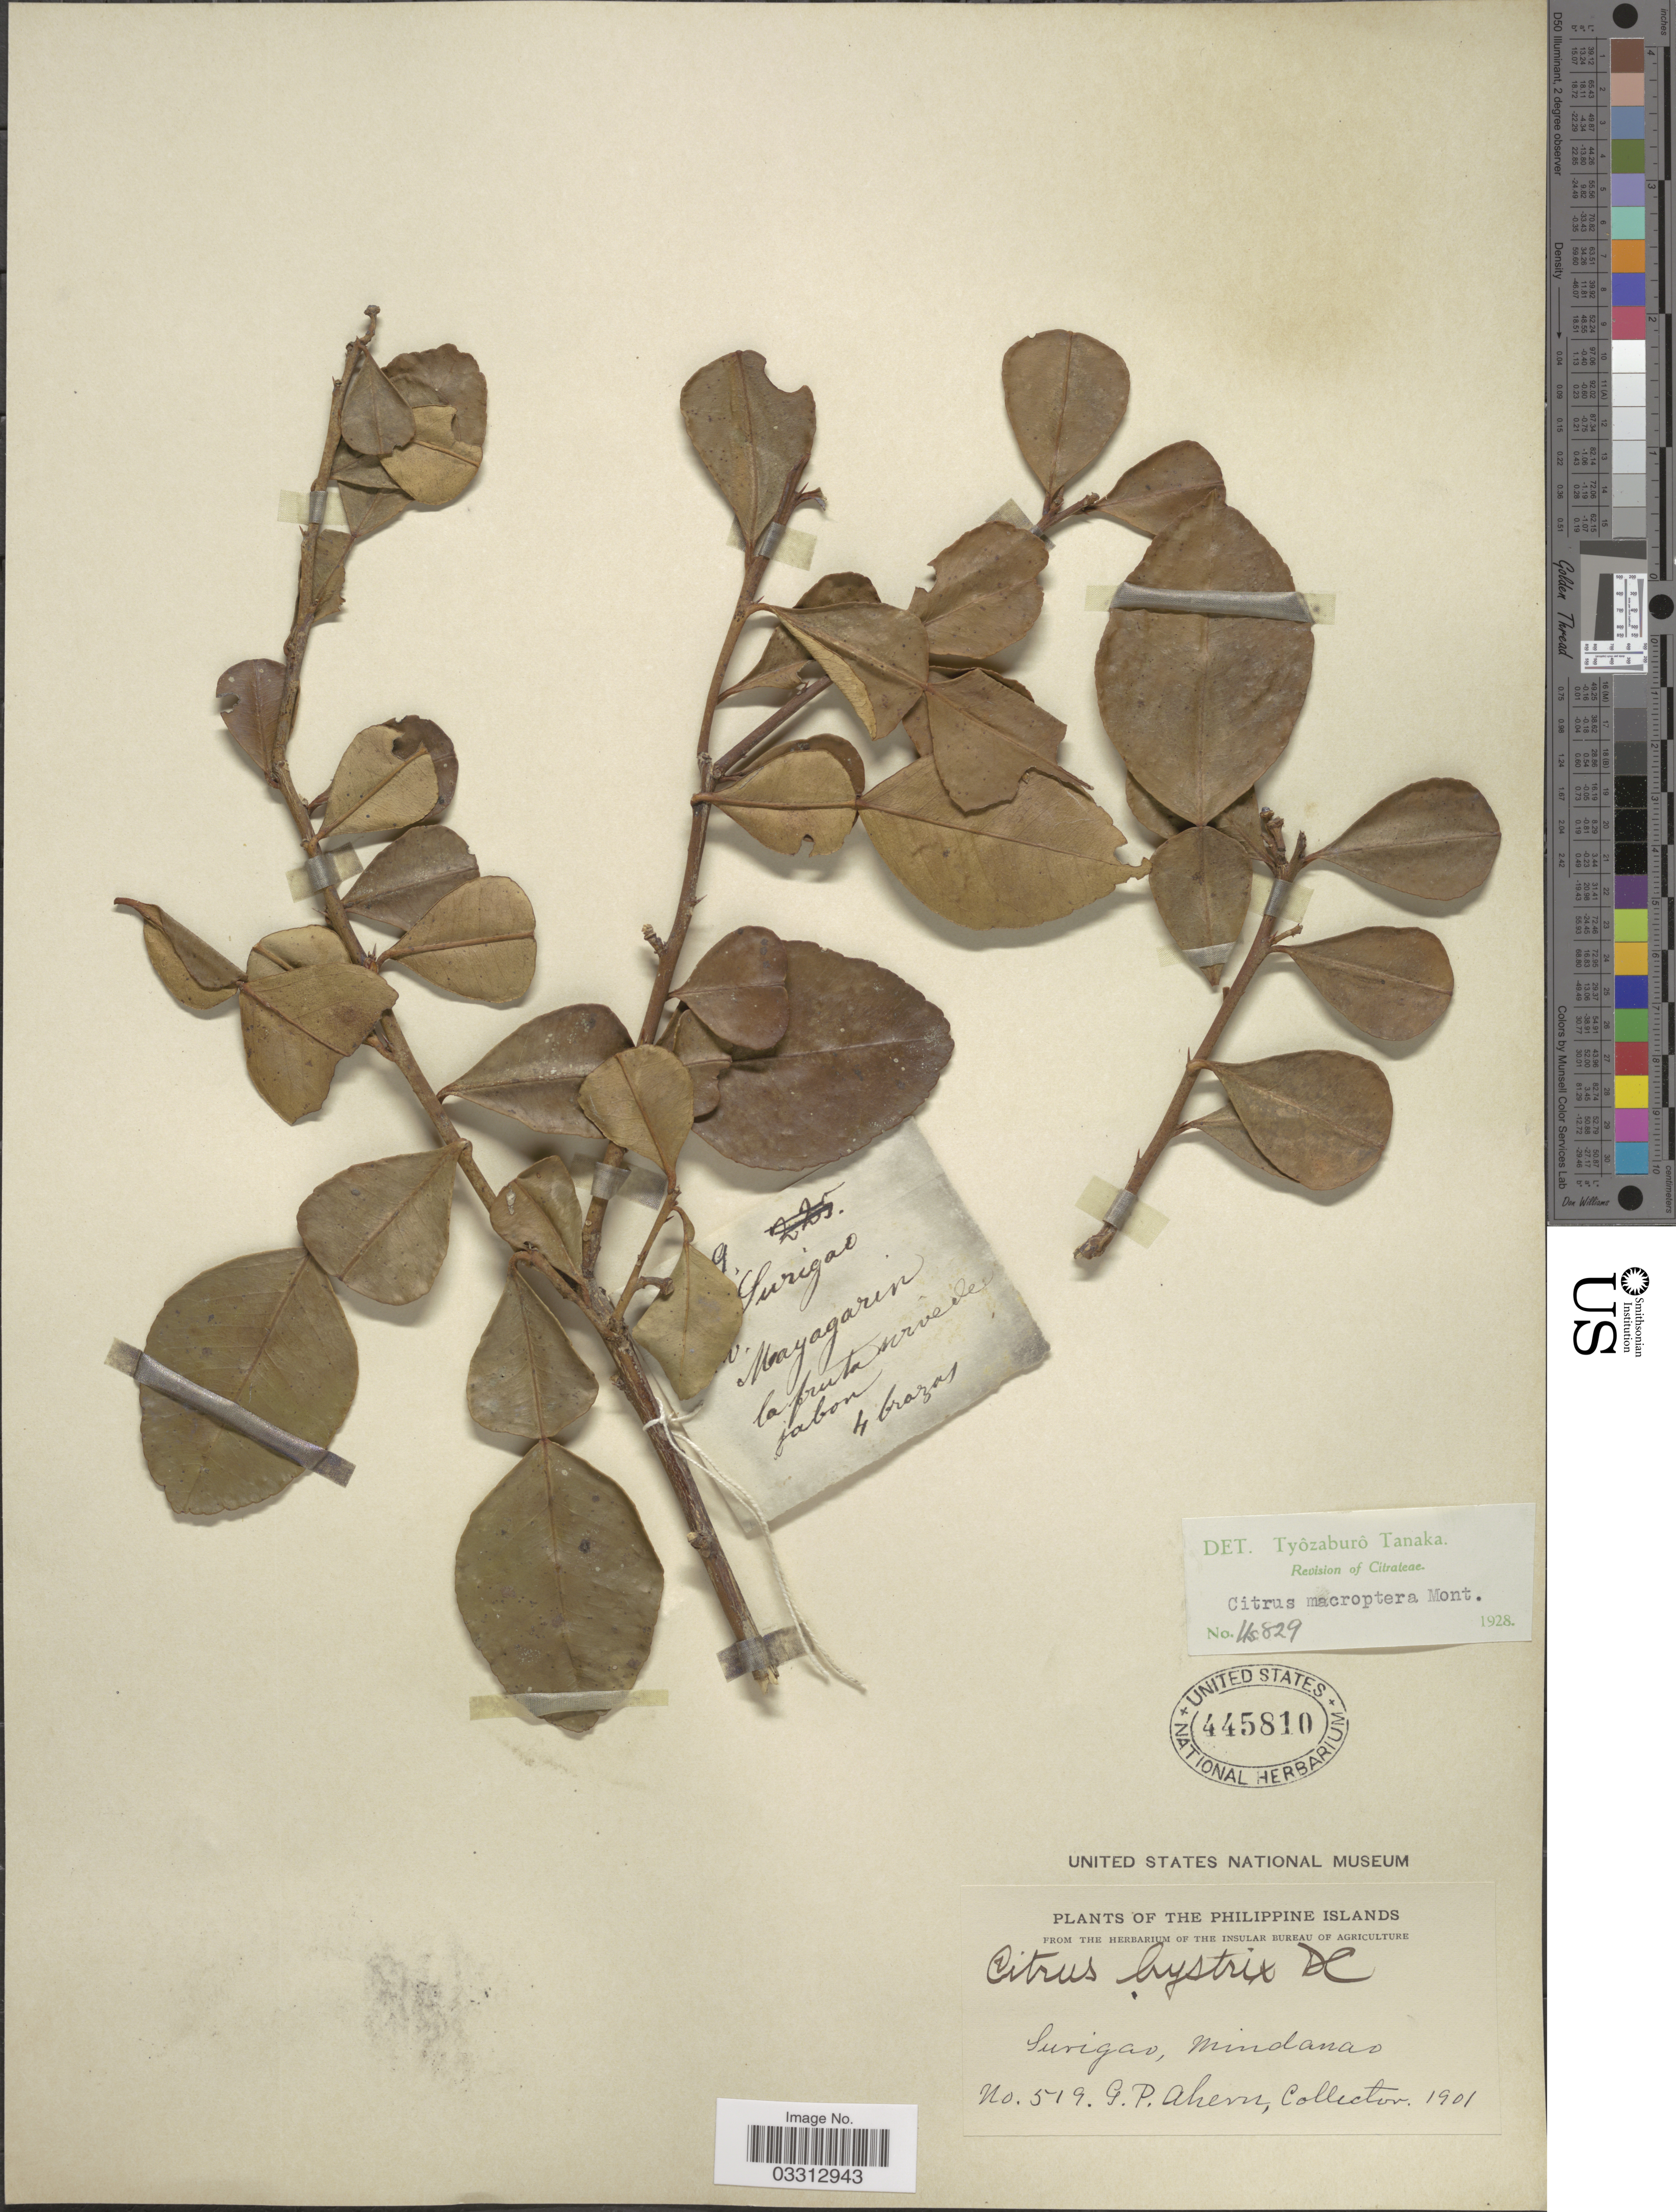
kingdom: Plantae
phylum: Tracheophyta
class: Magnoliopsida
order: Sapindales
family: Rutaceae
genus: Citrus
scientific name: Citrus macroptera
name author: Montrouz.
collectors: G. Ahern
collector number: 519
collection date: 1901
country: Philippines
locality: Surigao, Mindanao.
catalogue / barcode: US 445810